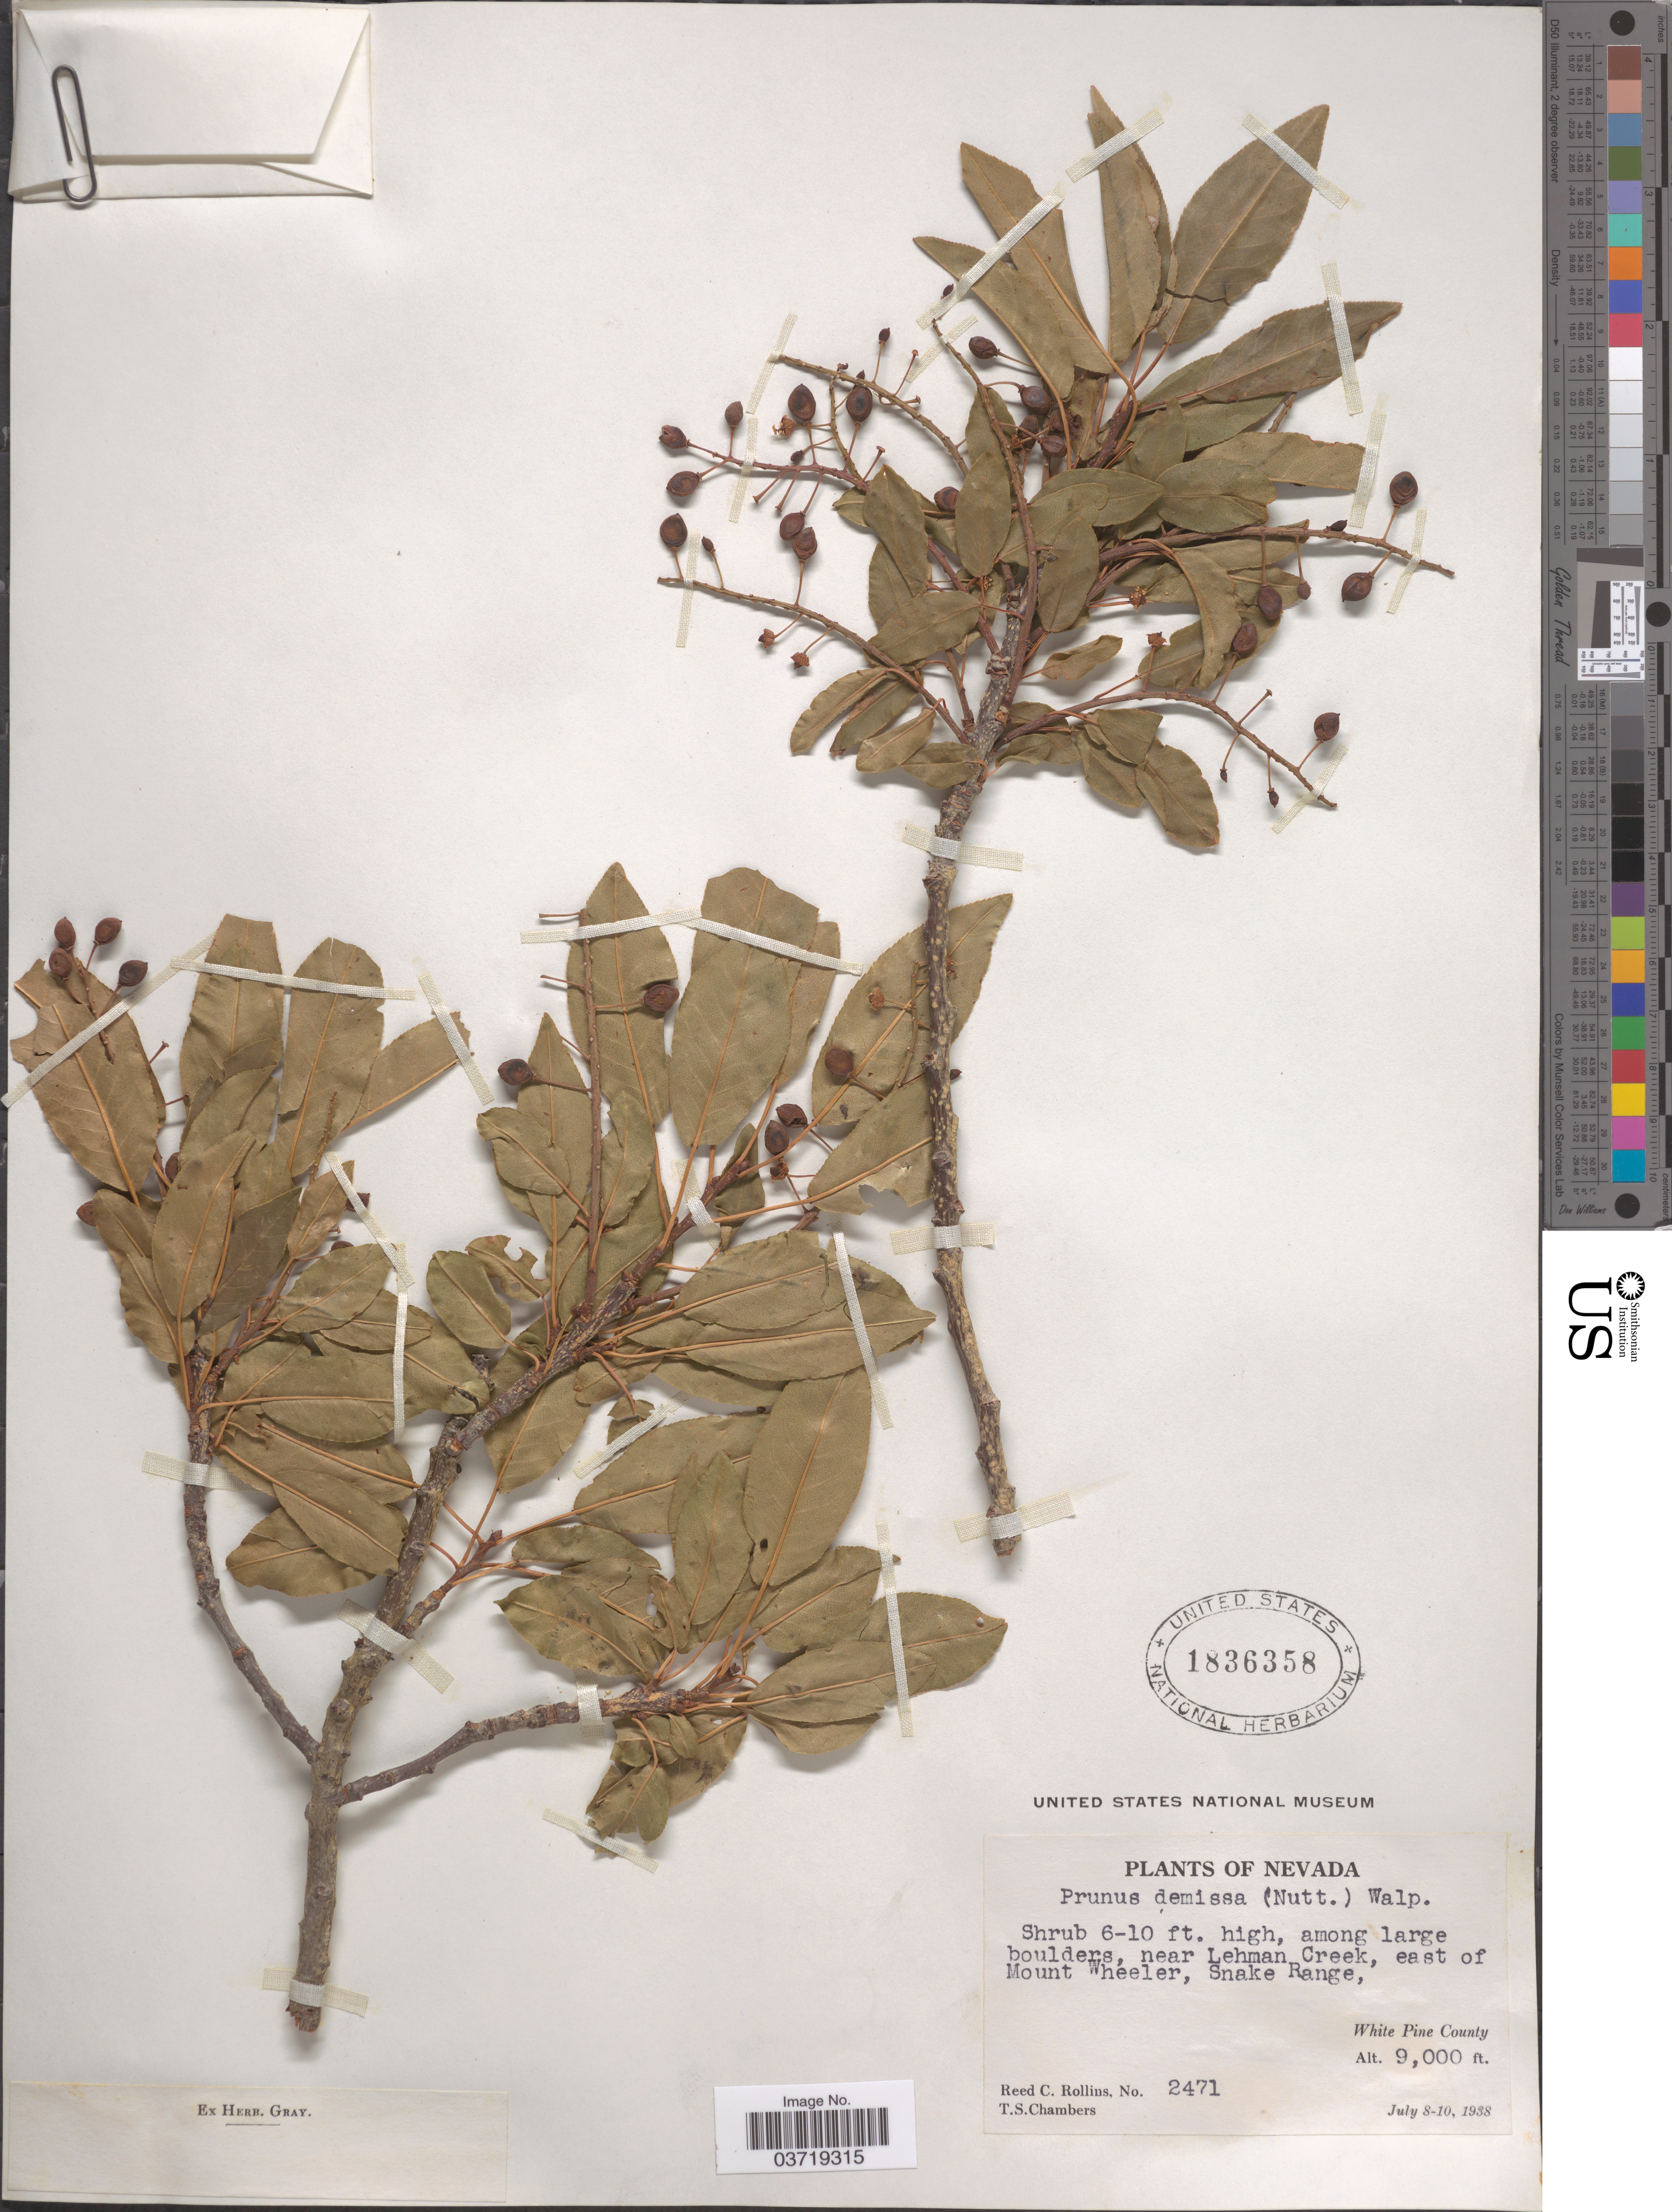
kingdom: Plantae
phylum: Tracheophyta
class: Magnoliopsida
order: Rosales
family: Rosaceae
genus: Prunus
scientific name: Prunus virginiana var. demissa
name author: (Nutt.) Torr.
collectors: R. C. Rollins & T. Chambers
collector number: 2471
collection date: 1938-07-08/1938-07-10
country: United States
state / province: Nevada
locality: Among large boulders, near Lehman Creek, east of Mount Wheeler, Snake Range, White Pine County.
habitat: among large boulders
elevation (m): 2743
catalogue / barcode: US 1836358